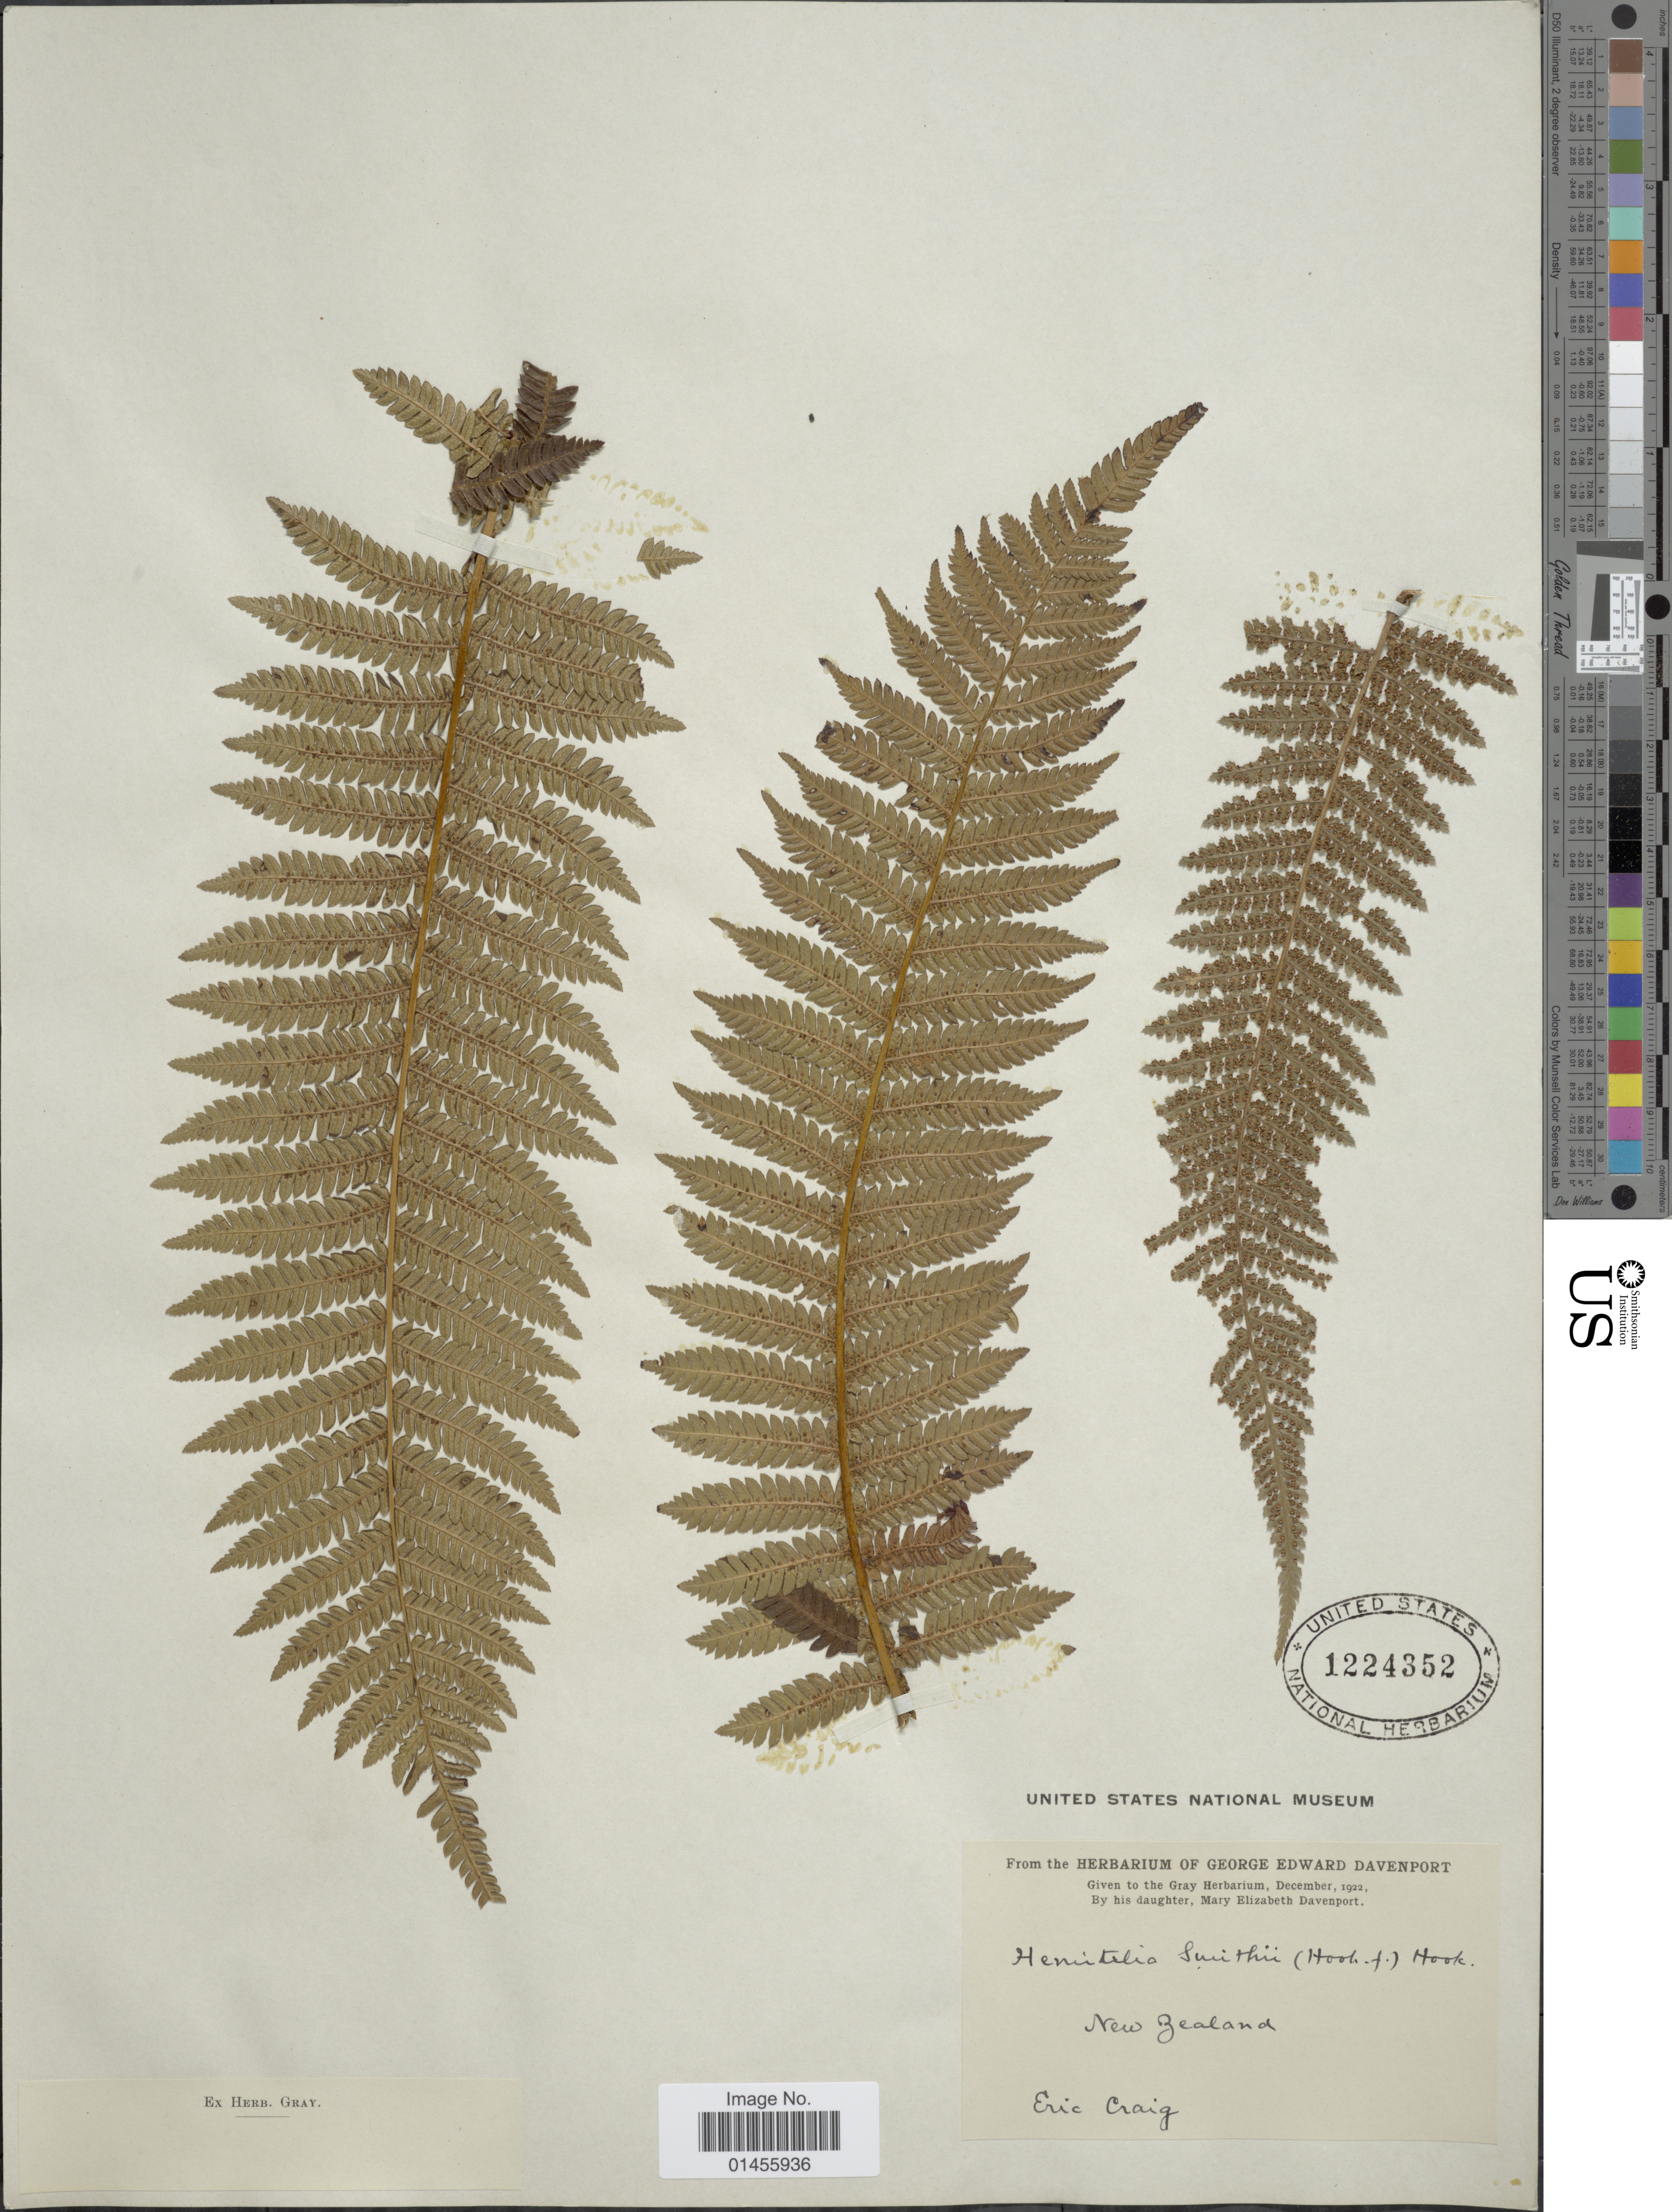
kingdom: Plantae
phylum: Tracheophyta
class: Polypodiopsida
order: Cyatheales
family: Cyatheaceae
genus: Alsophila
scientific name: Alsophila smithii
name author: (Hook.) R.M. Tryon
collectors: E. Craig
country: New Zealand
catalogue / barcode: US 1224352